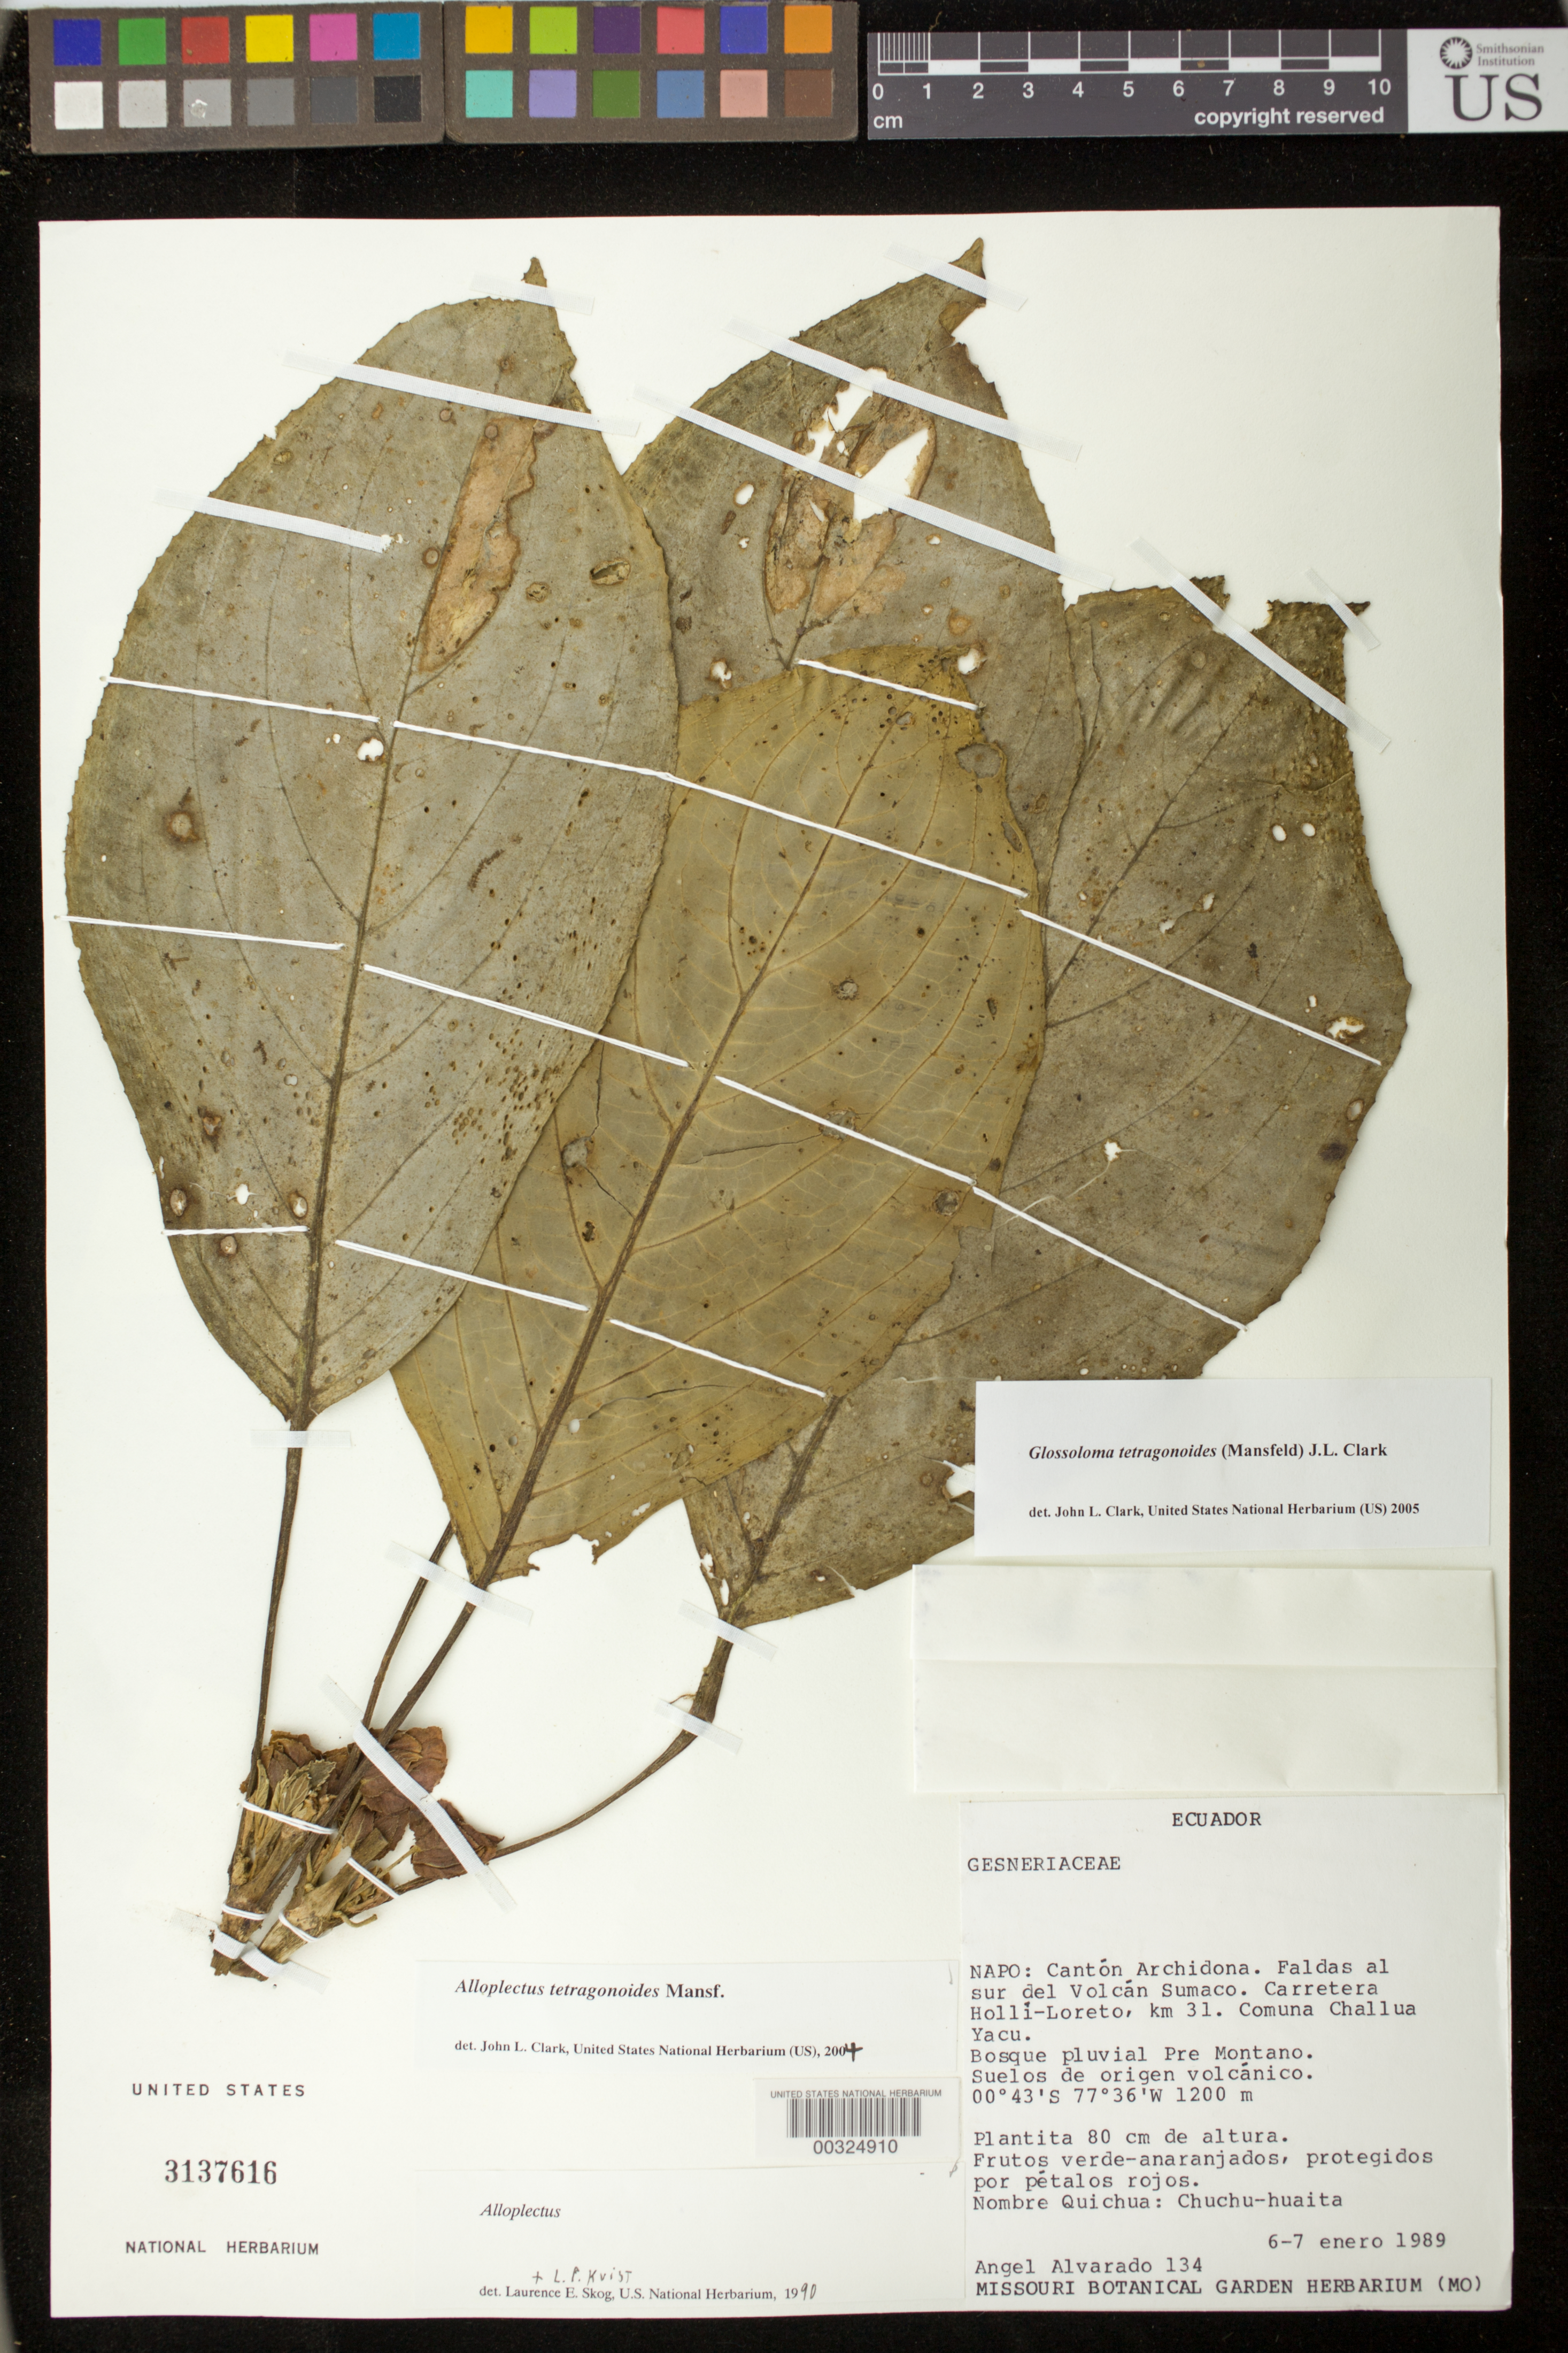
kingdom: Plantae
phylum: Tracheophyta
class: Magnoliopsida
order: Lamiales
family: Gesneriaceae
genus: Glossoloma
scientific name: Glossoloma tetragonoides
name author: (Mansf.) J.L. Clark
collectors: A. Alvarado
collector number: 134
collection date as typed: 6-7 Jan 1989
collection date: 1989-01-06/1989-01-07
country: Ecuador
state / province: Napo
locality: Cantón Archidona, faldas al sur del Volcán Sumaco, Carretera Hollín - Loreto, km 31, Comuna Challua Yacu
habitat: Bosque pluvial Pre Montao, suelos de origen volcánico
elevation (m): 1200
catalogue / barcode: US 3137616